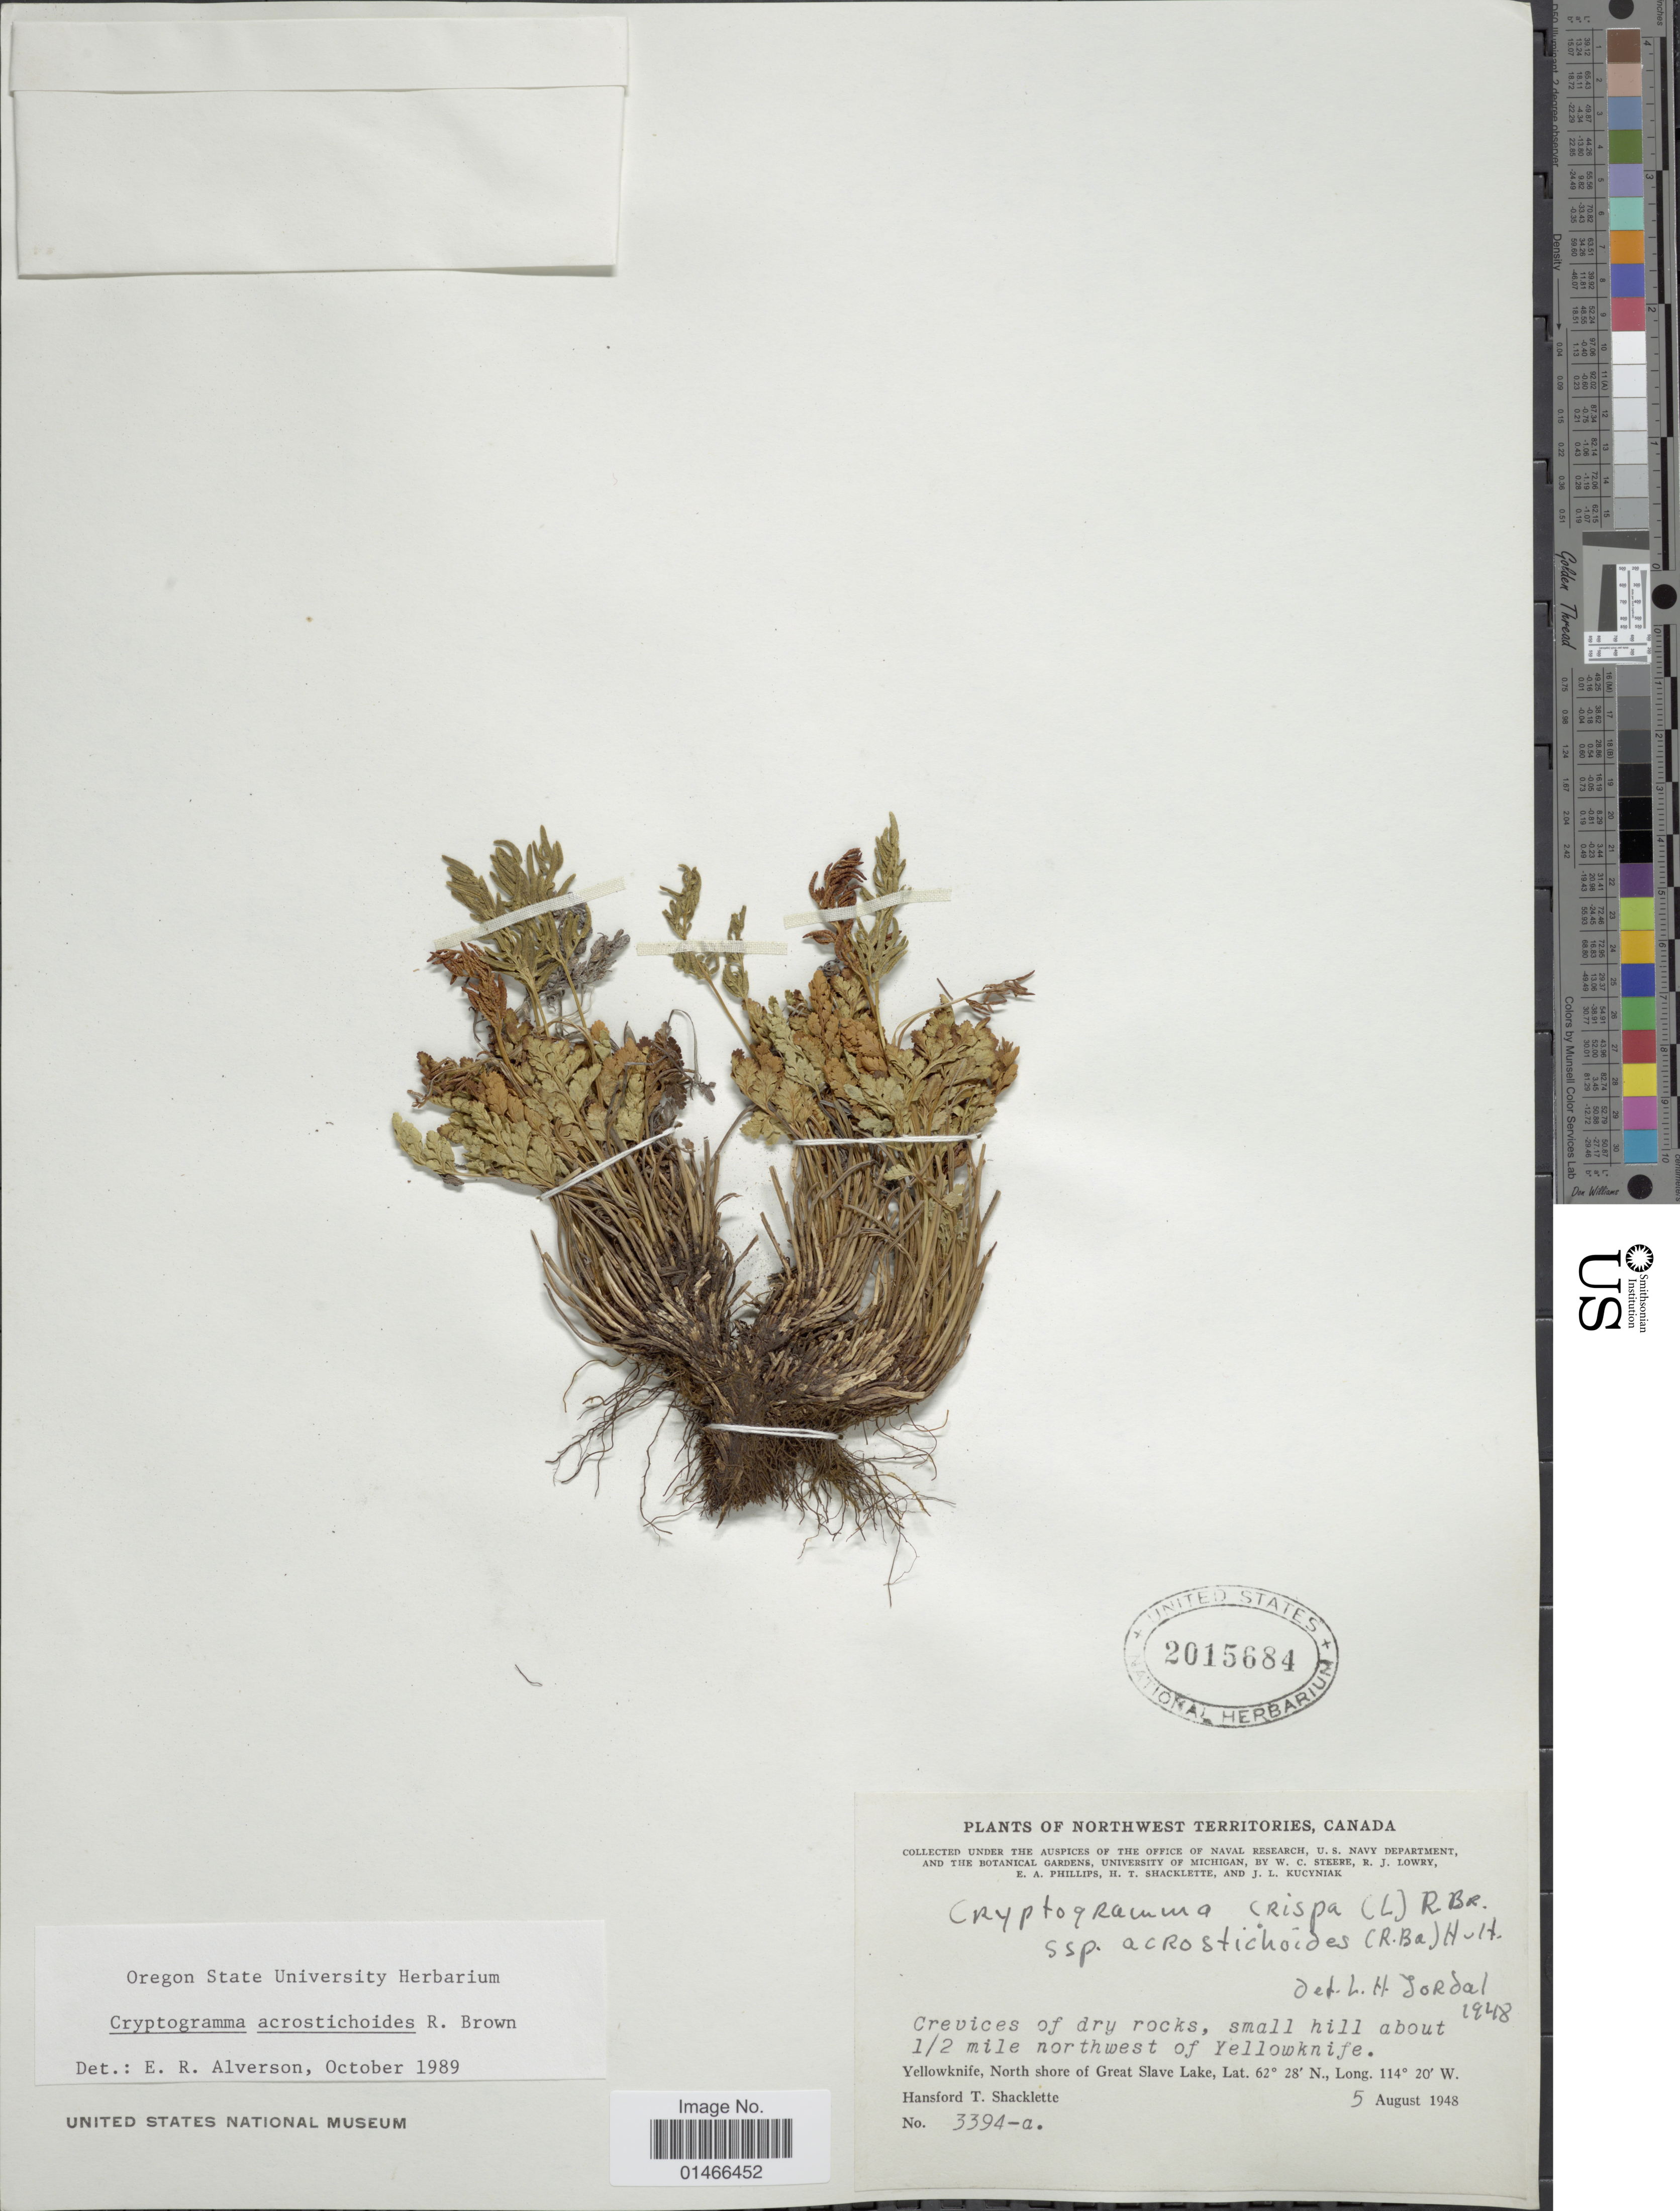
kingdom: Plantae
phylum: Tracheophyta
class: Polypodiopsida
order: Polypodiales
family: Pteridaceae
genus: Cryptogramma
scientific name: Cryptogramma acrostichoides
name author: R. Br.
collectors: H. Shacklette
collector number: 3394-a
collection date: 1948-08-05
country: Canada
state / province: Northwest Territories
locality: Small hill about ½ mile northwest of Yellowknife. North shore of Great Slave Lake.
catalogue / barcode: US 2015684